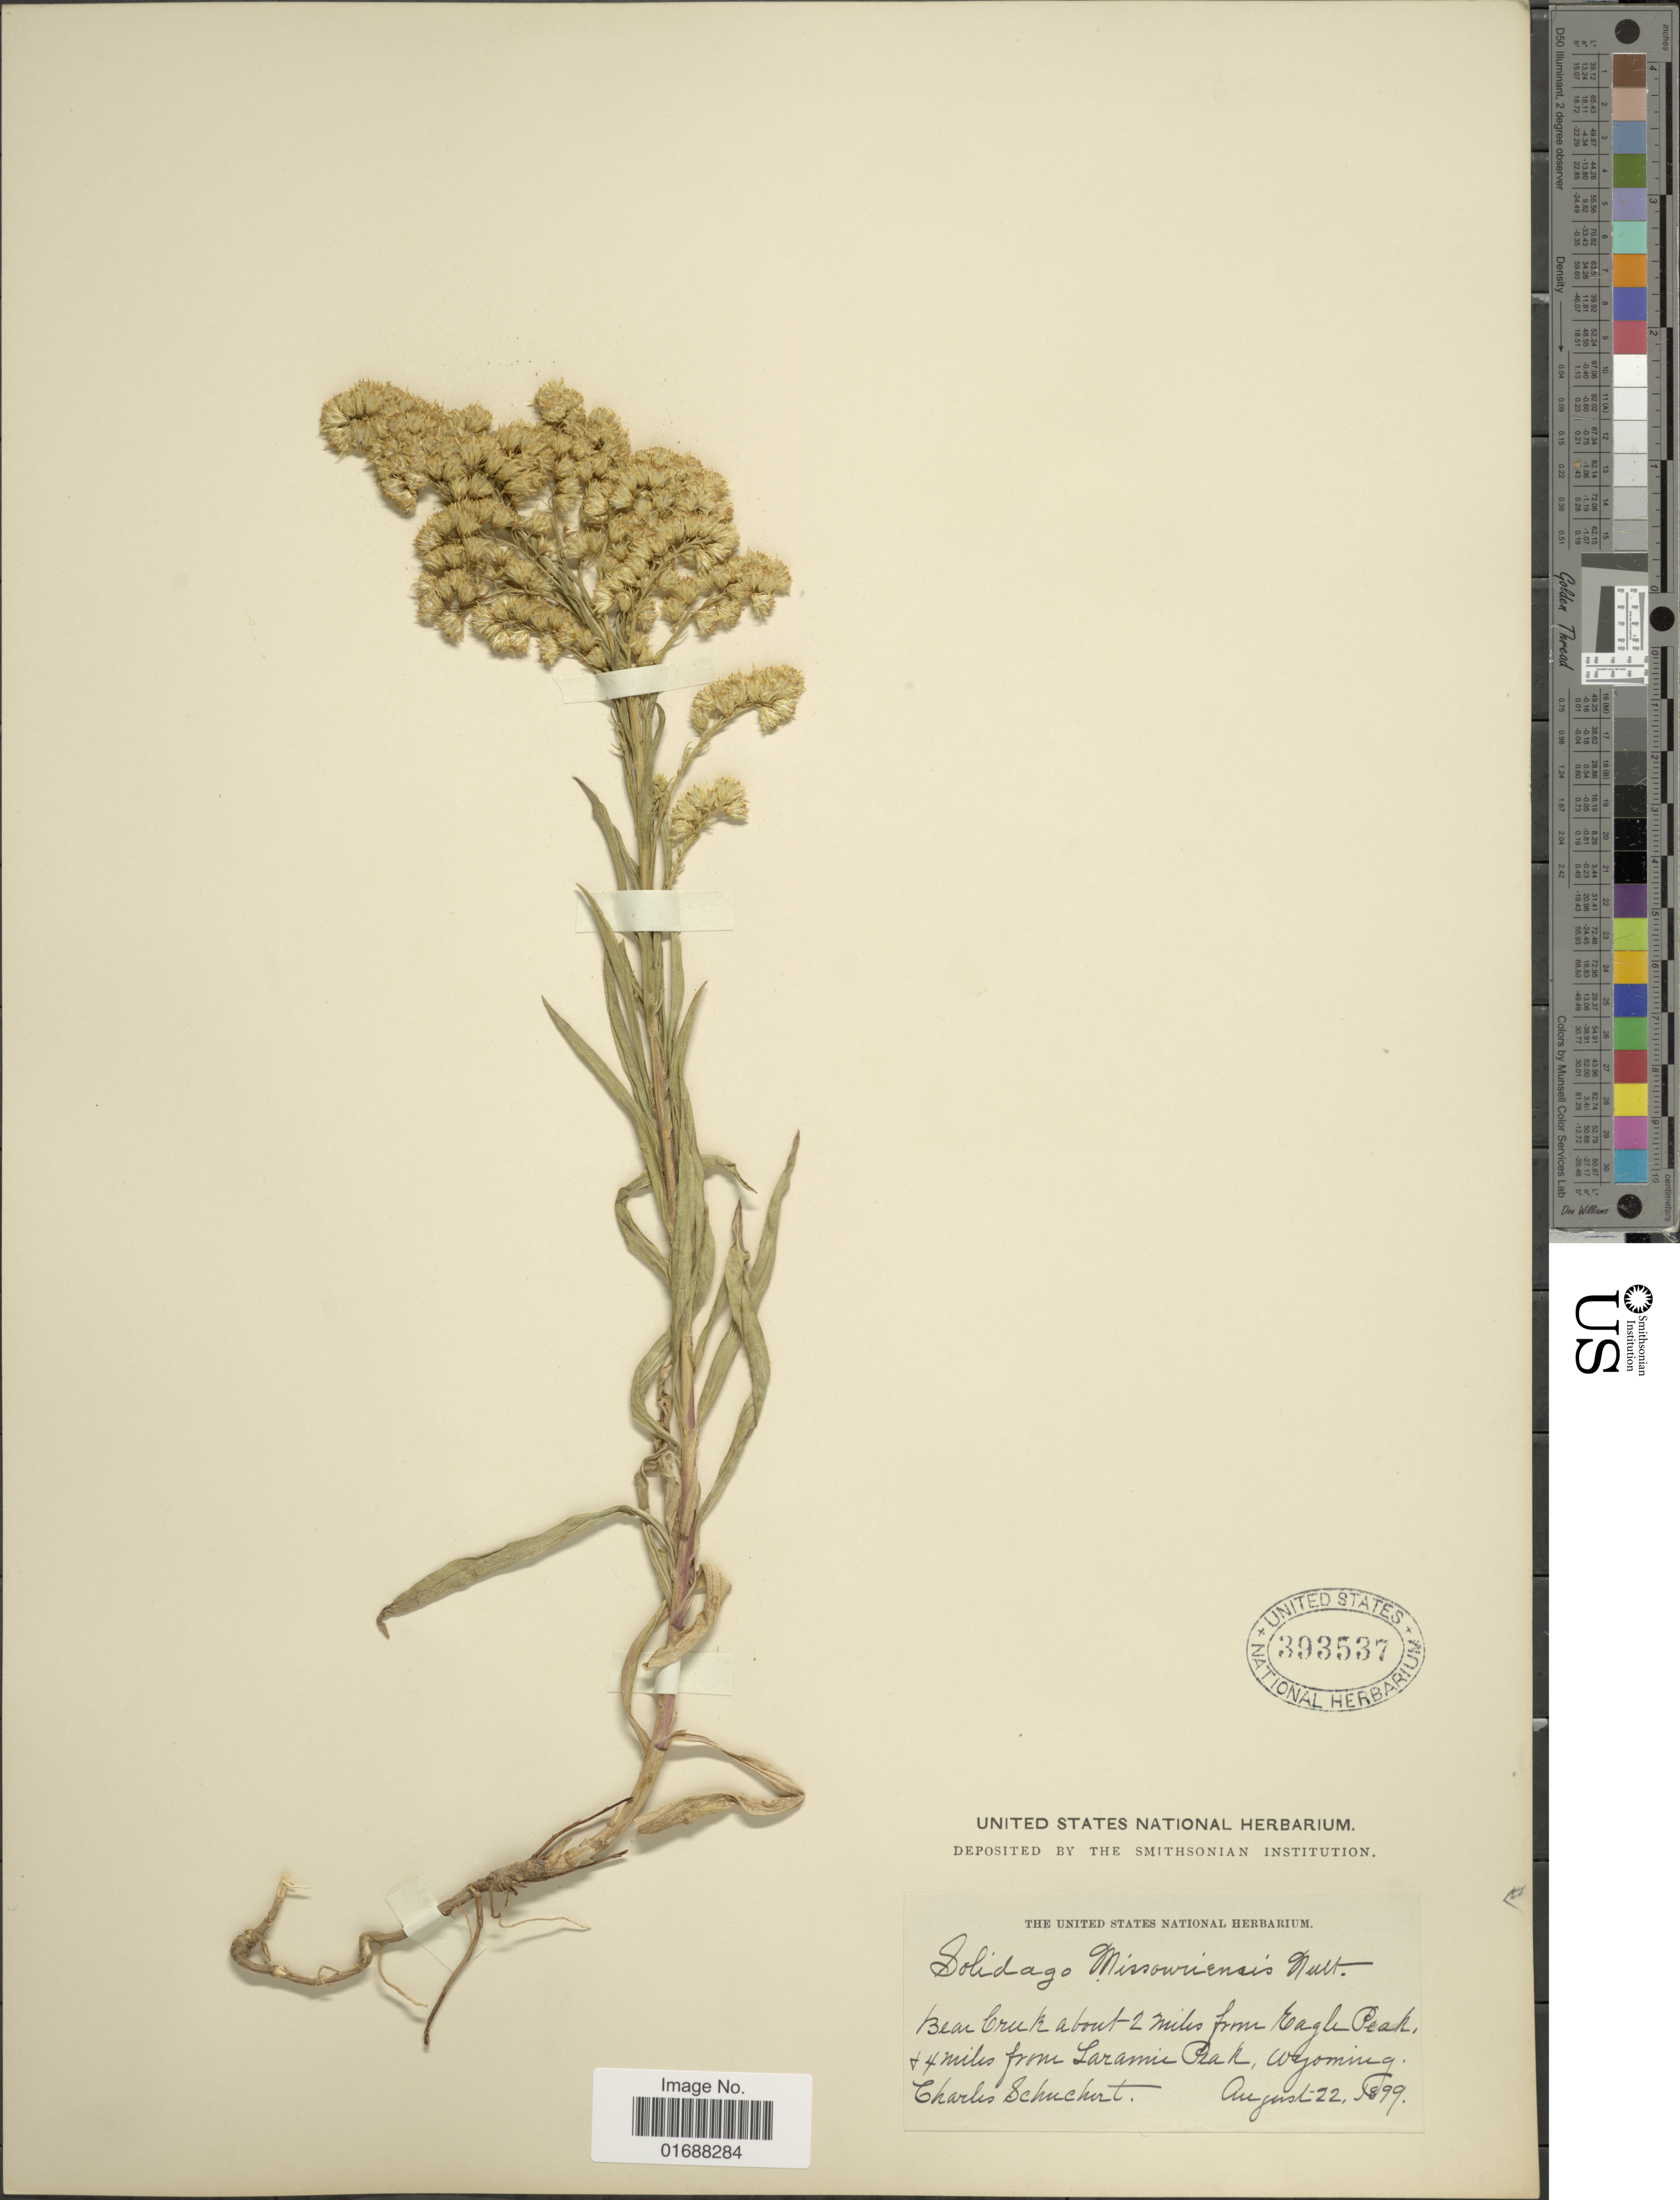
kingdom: Plantae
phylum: Tracheophyta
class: Magnoliopsida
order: Asterales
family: Asteraceae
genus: Solidago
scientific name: Solidago missouriensis var. missouriensis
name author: Nutt.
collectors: C. Schuchert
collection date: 1899-08-22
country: United States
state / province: Wyoming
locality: Bear Creek about 2 miles from Eagle Peak & 4 miles from Laramie Peak, Wyoming.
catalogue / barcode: US 393537